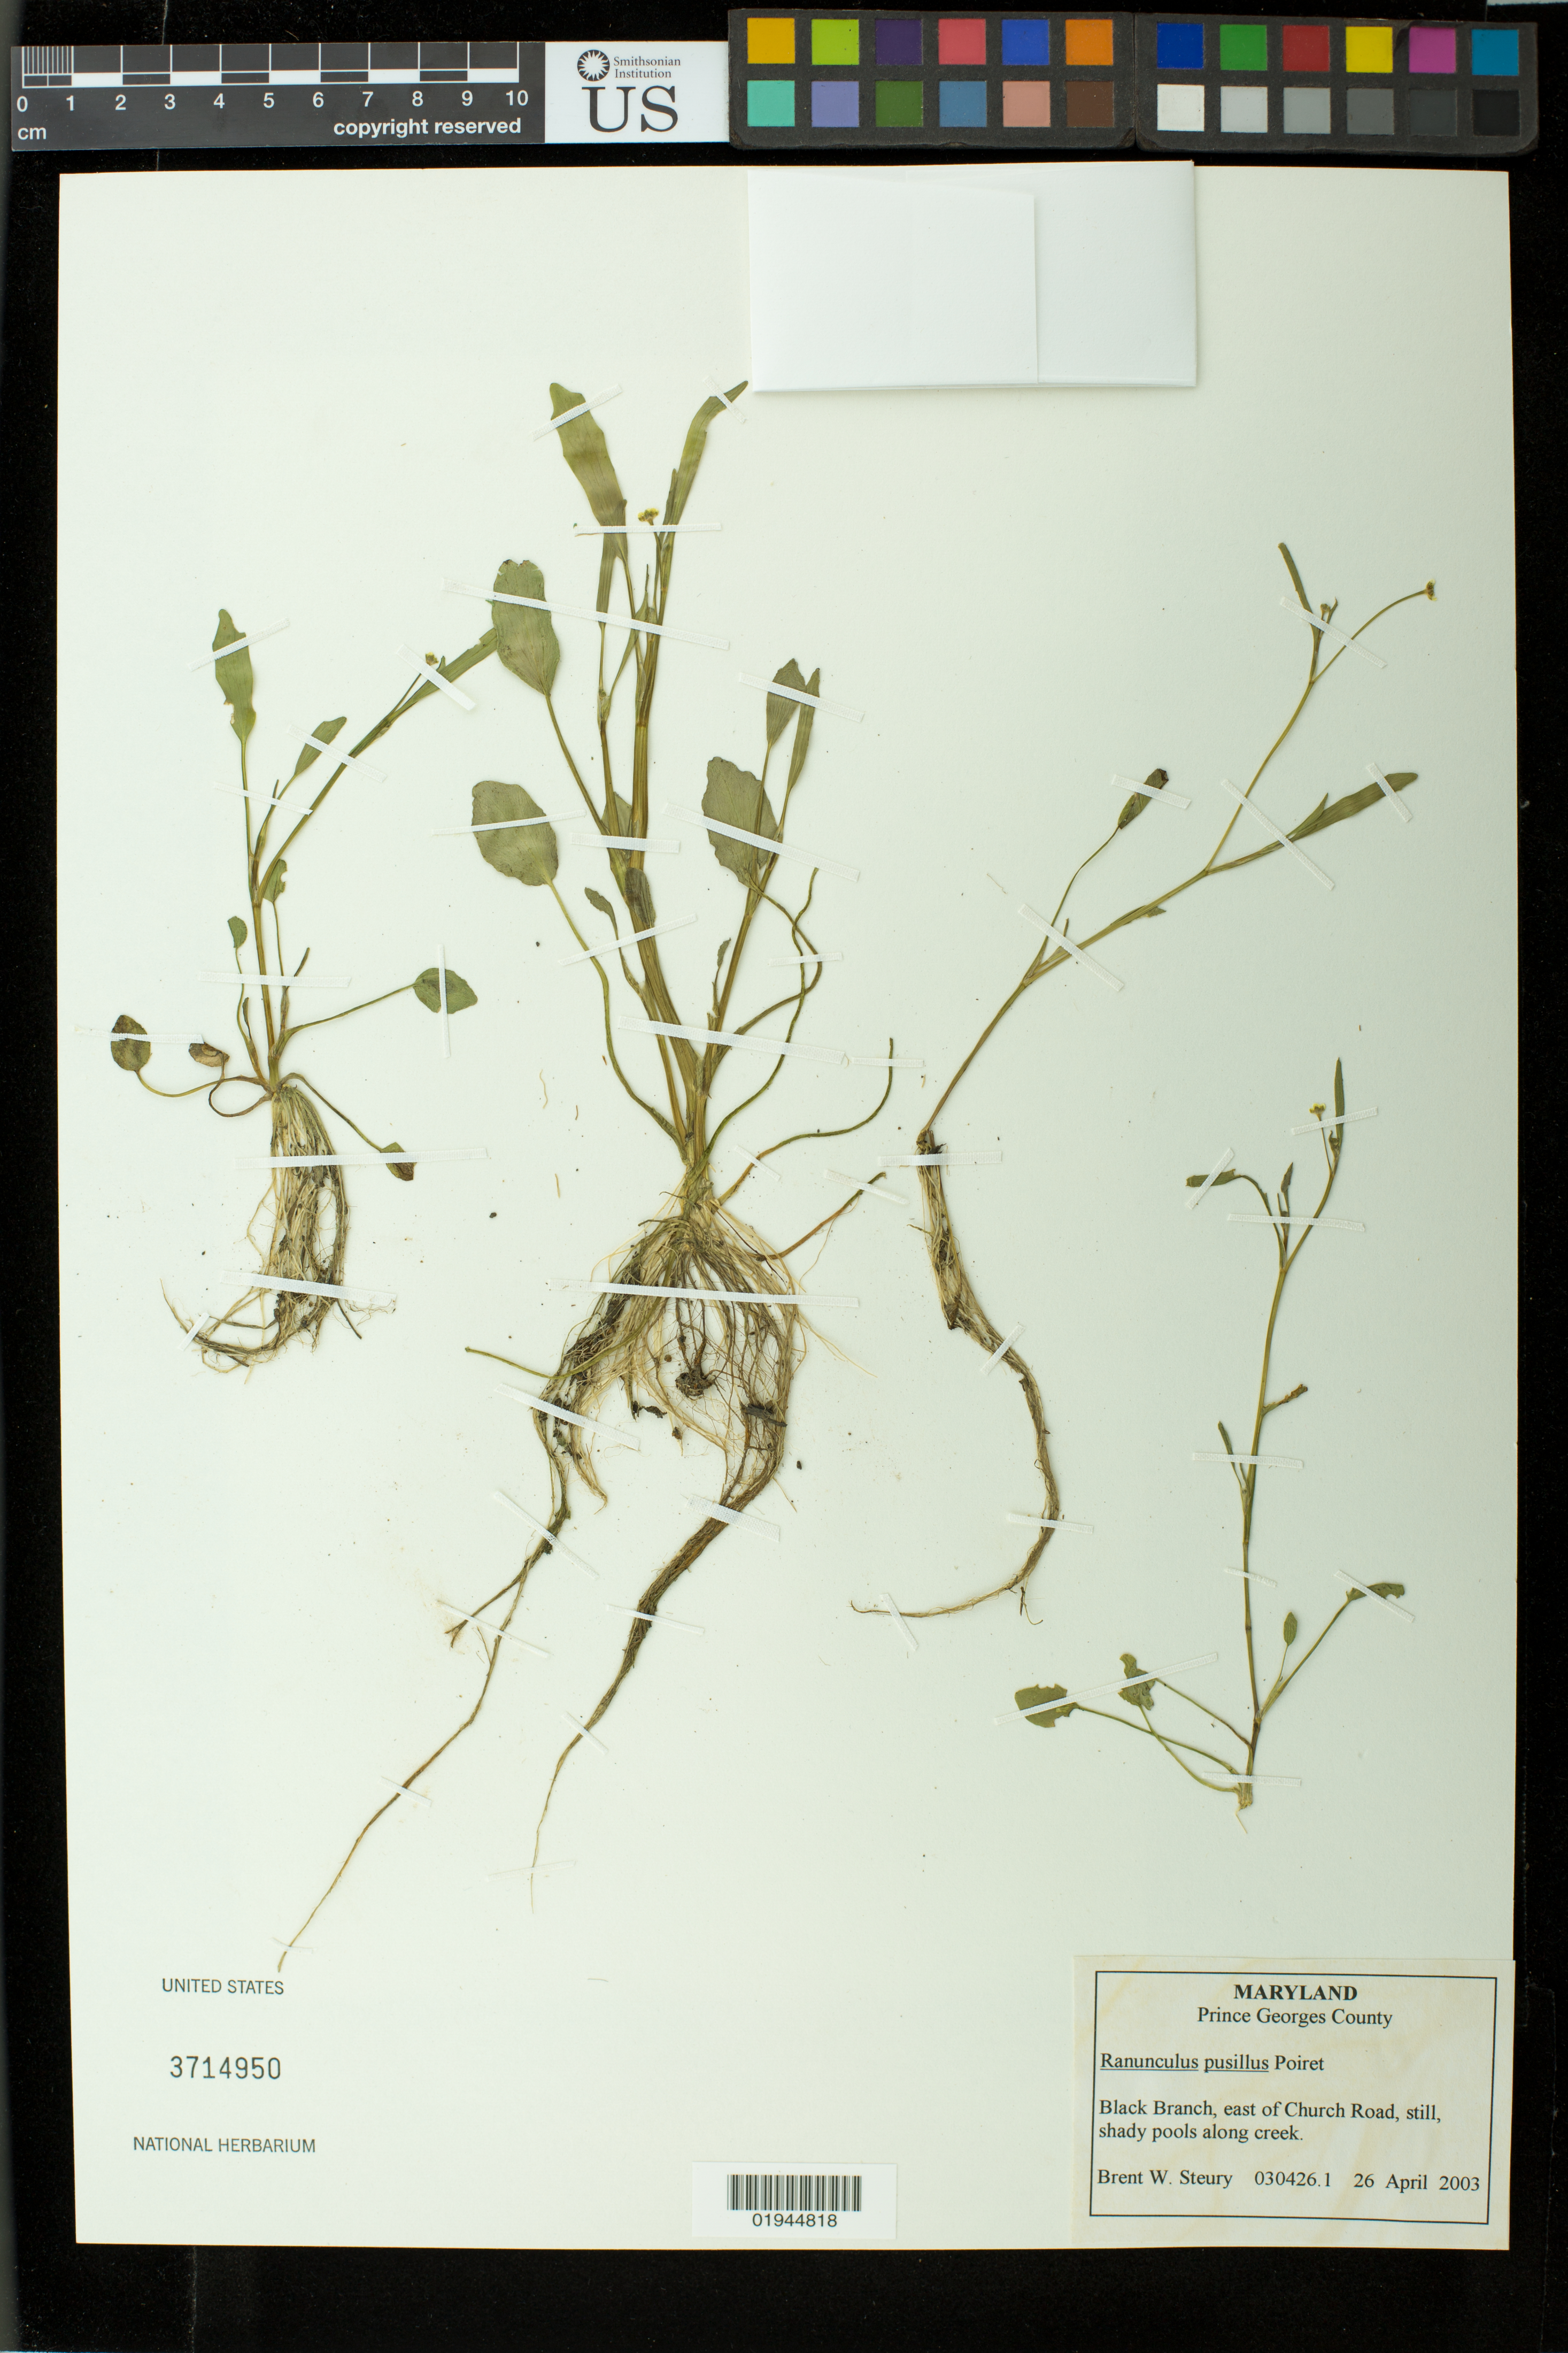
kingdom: Plantae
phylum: Tracheophyta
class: Magnoliopsida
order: Ranunculales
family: Ranunculaceae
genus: Ranunculus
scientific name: Ranunculus pusillus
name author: Poir.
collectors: B. Steury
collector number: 030426.1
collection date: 2003-04-26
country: United States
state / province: Maryland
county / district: Prince George's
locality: Black Branch, east of Church Road.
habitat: shady pools along creek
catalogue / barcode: US 3714950